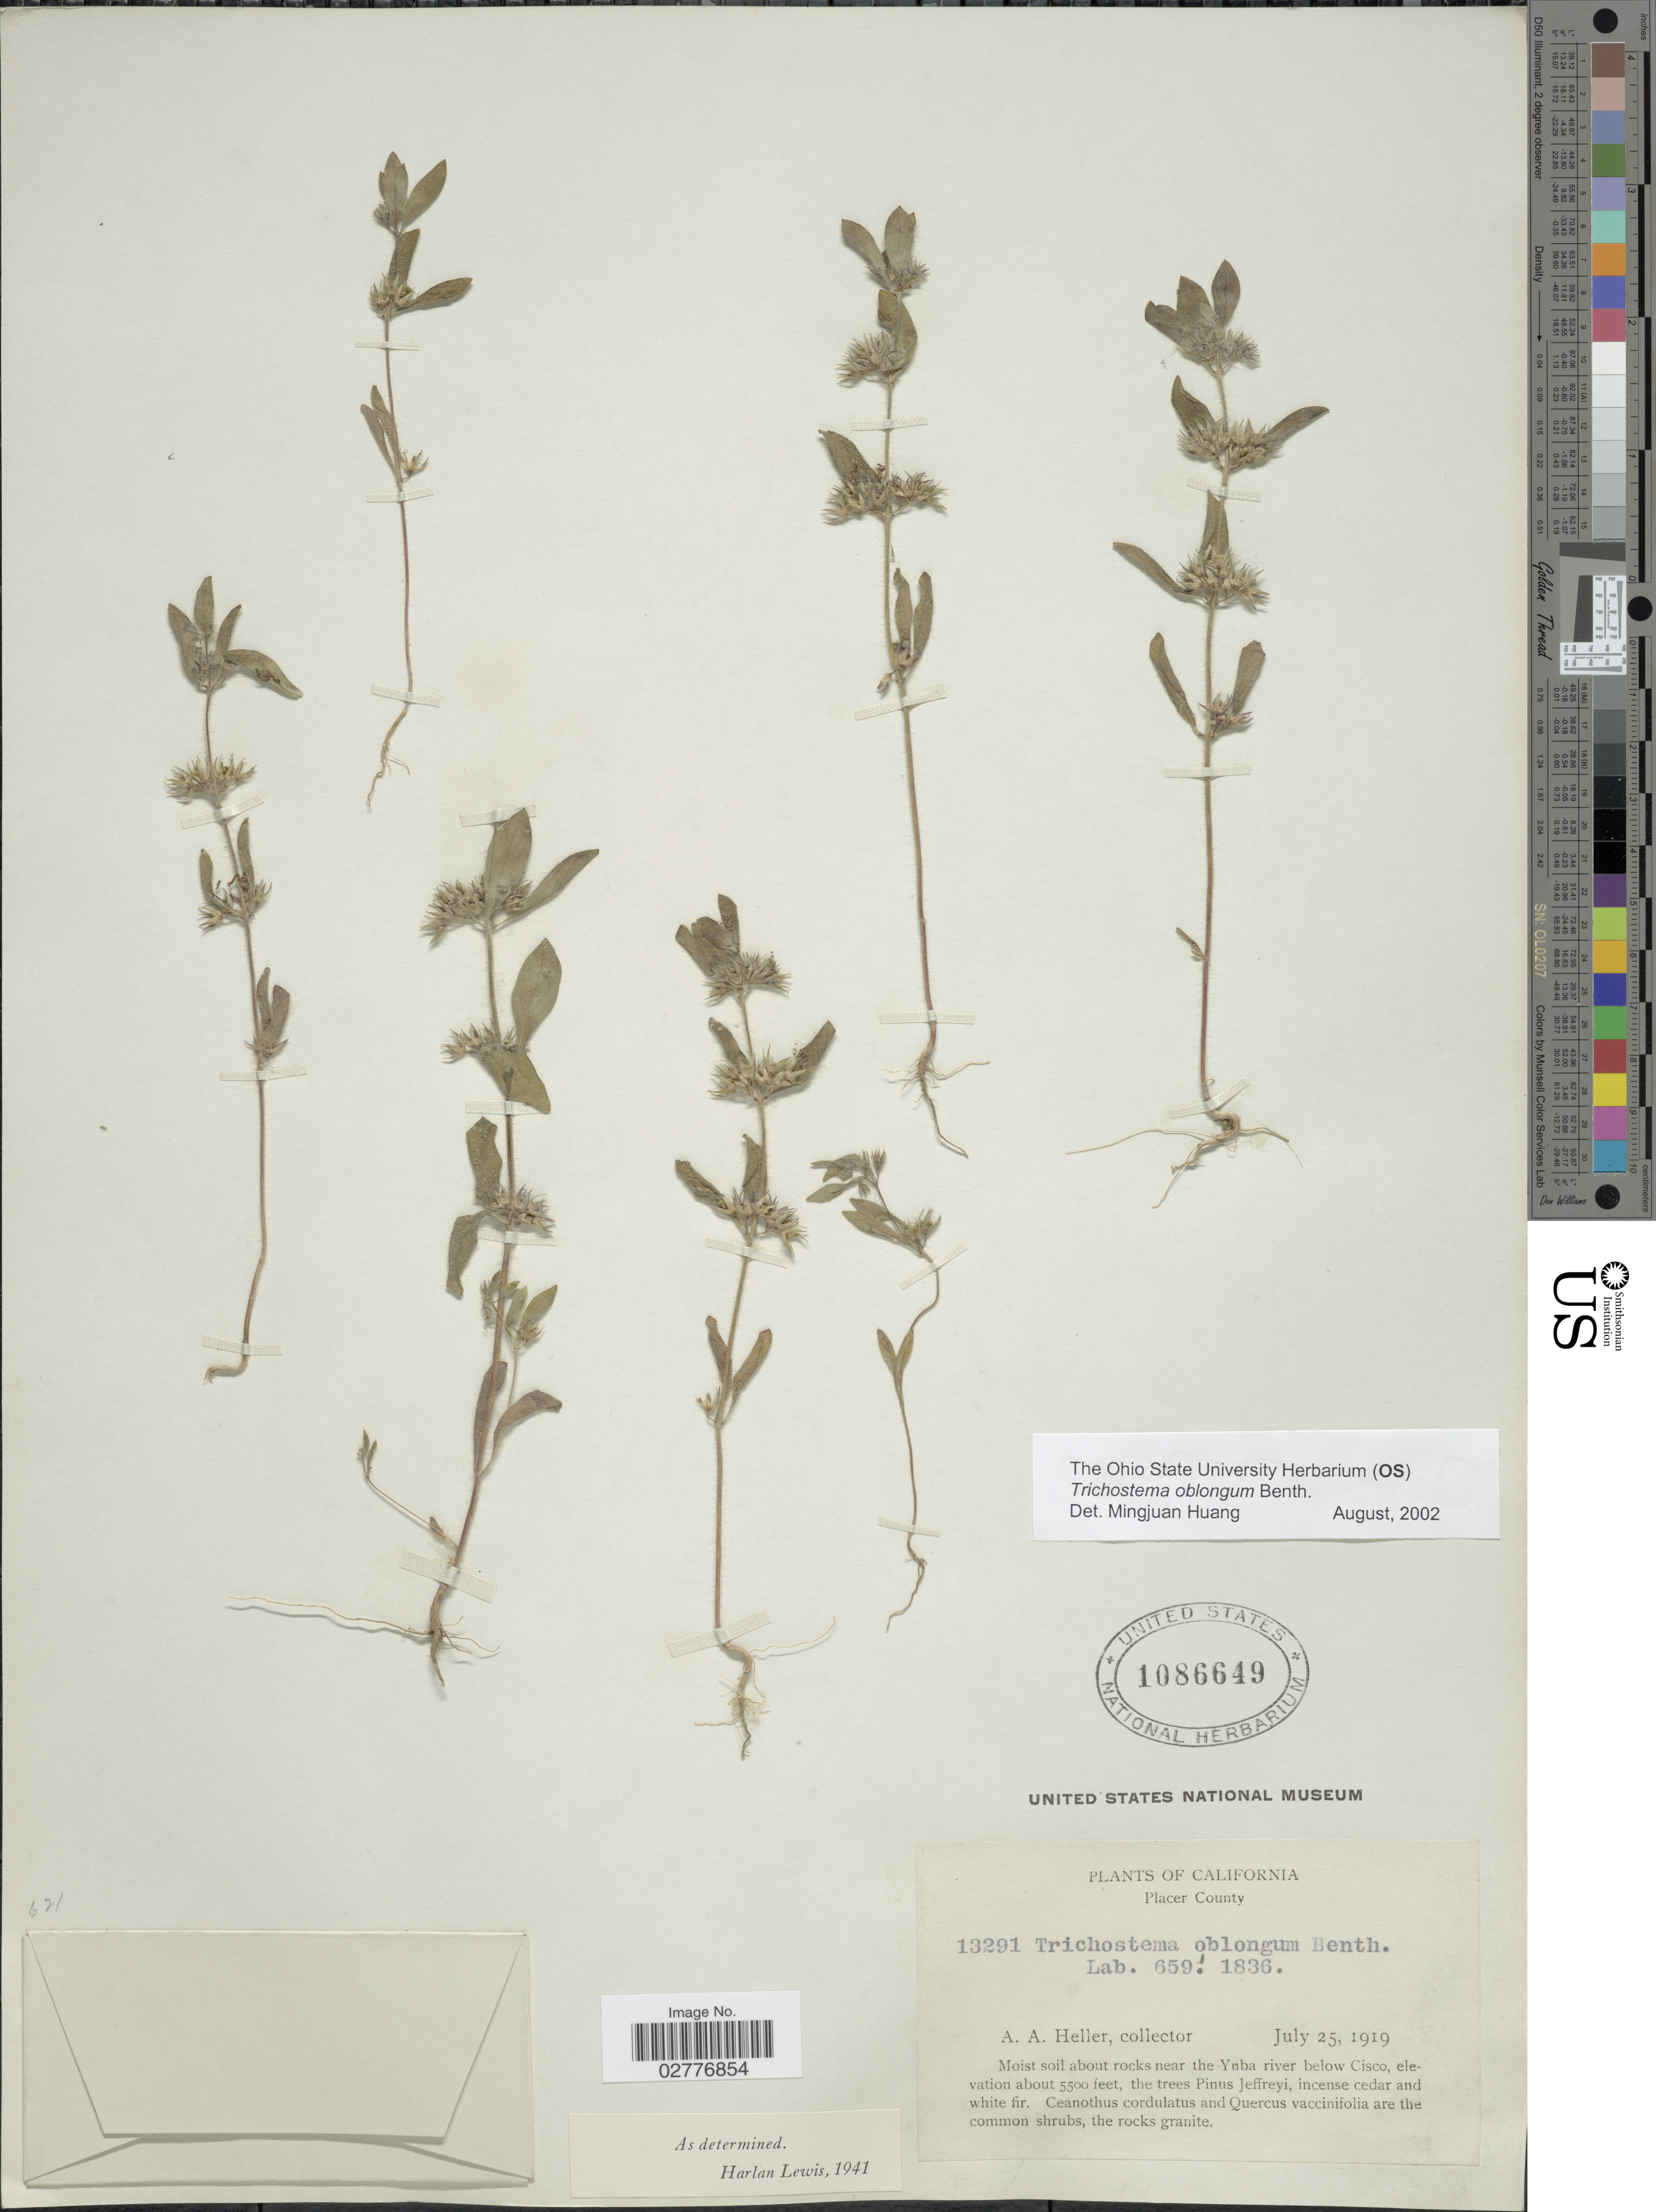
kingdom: Plantae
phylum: Tracheophyta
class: Magnoliopsida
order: Lamiales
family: Lamiaceae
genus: Trichostema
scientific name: Trichostema oblongum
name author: Benth.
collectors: A. A. Heller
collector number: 13291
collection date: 1919-07-25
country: United States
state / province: California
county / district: Placer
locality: Placer County. Moist soil about rocks near the Yuba river below Cisco.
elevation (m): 1676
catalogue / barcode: US 1086649